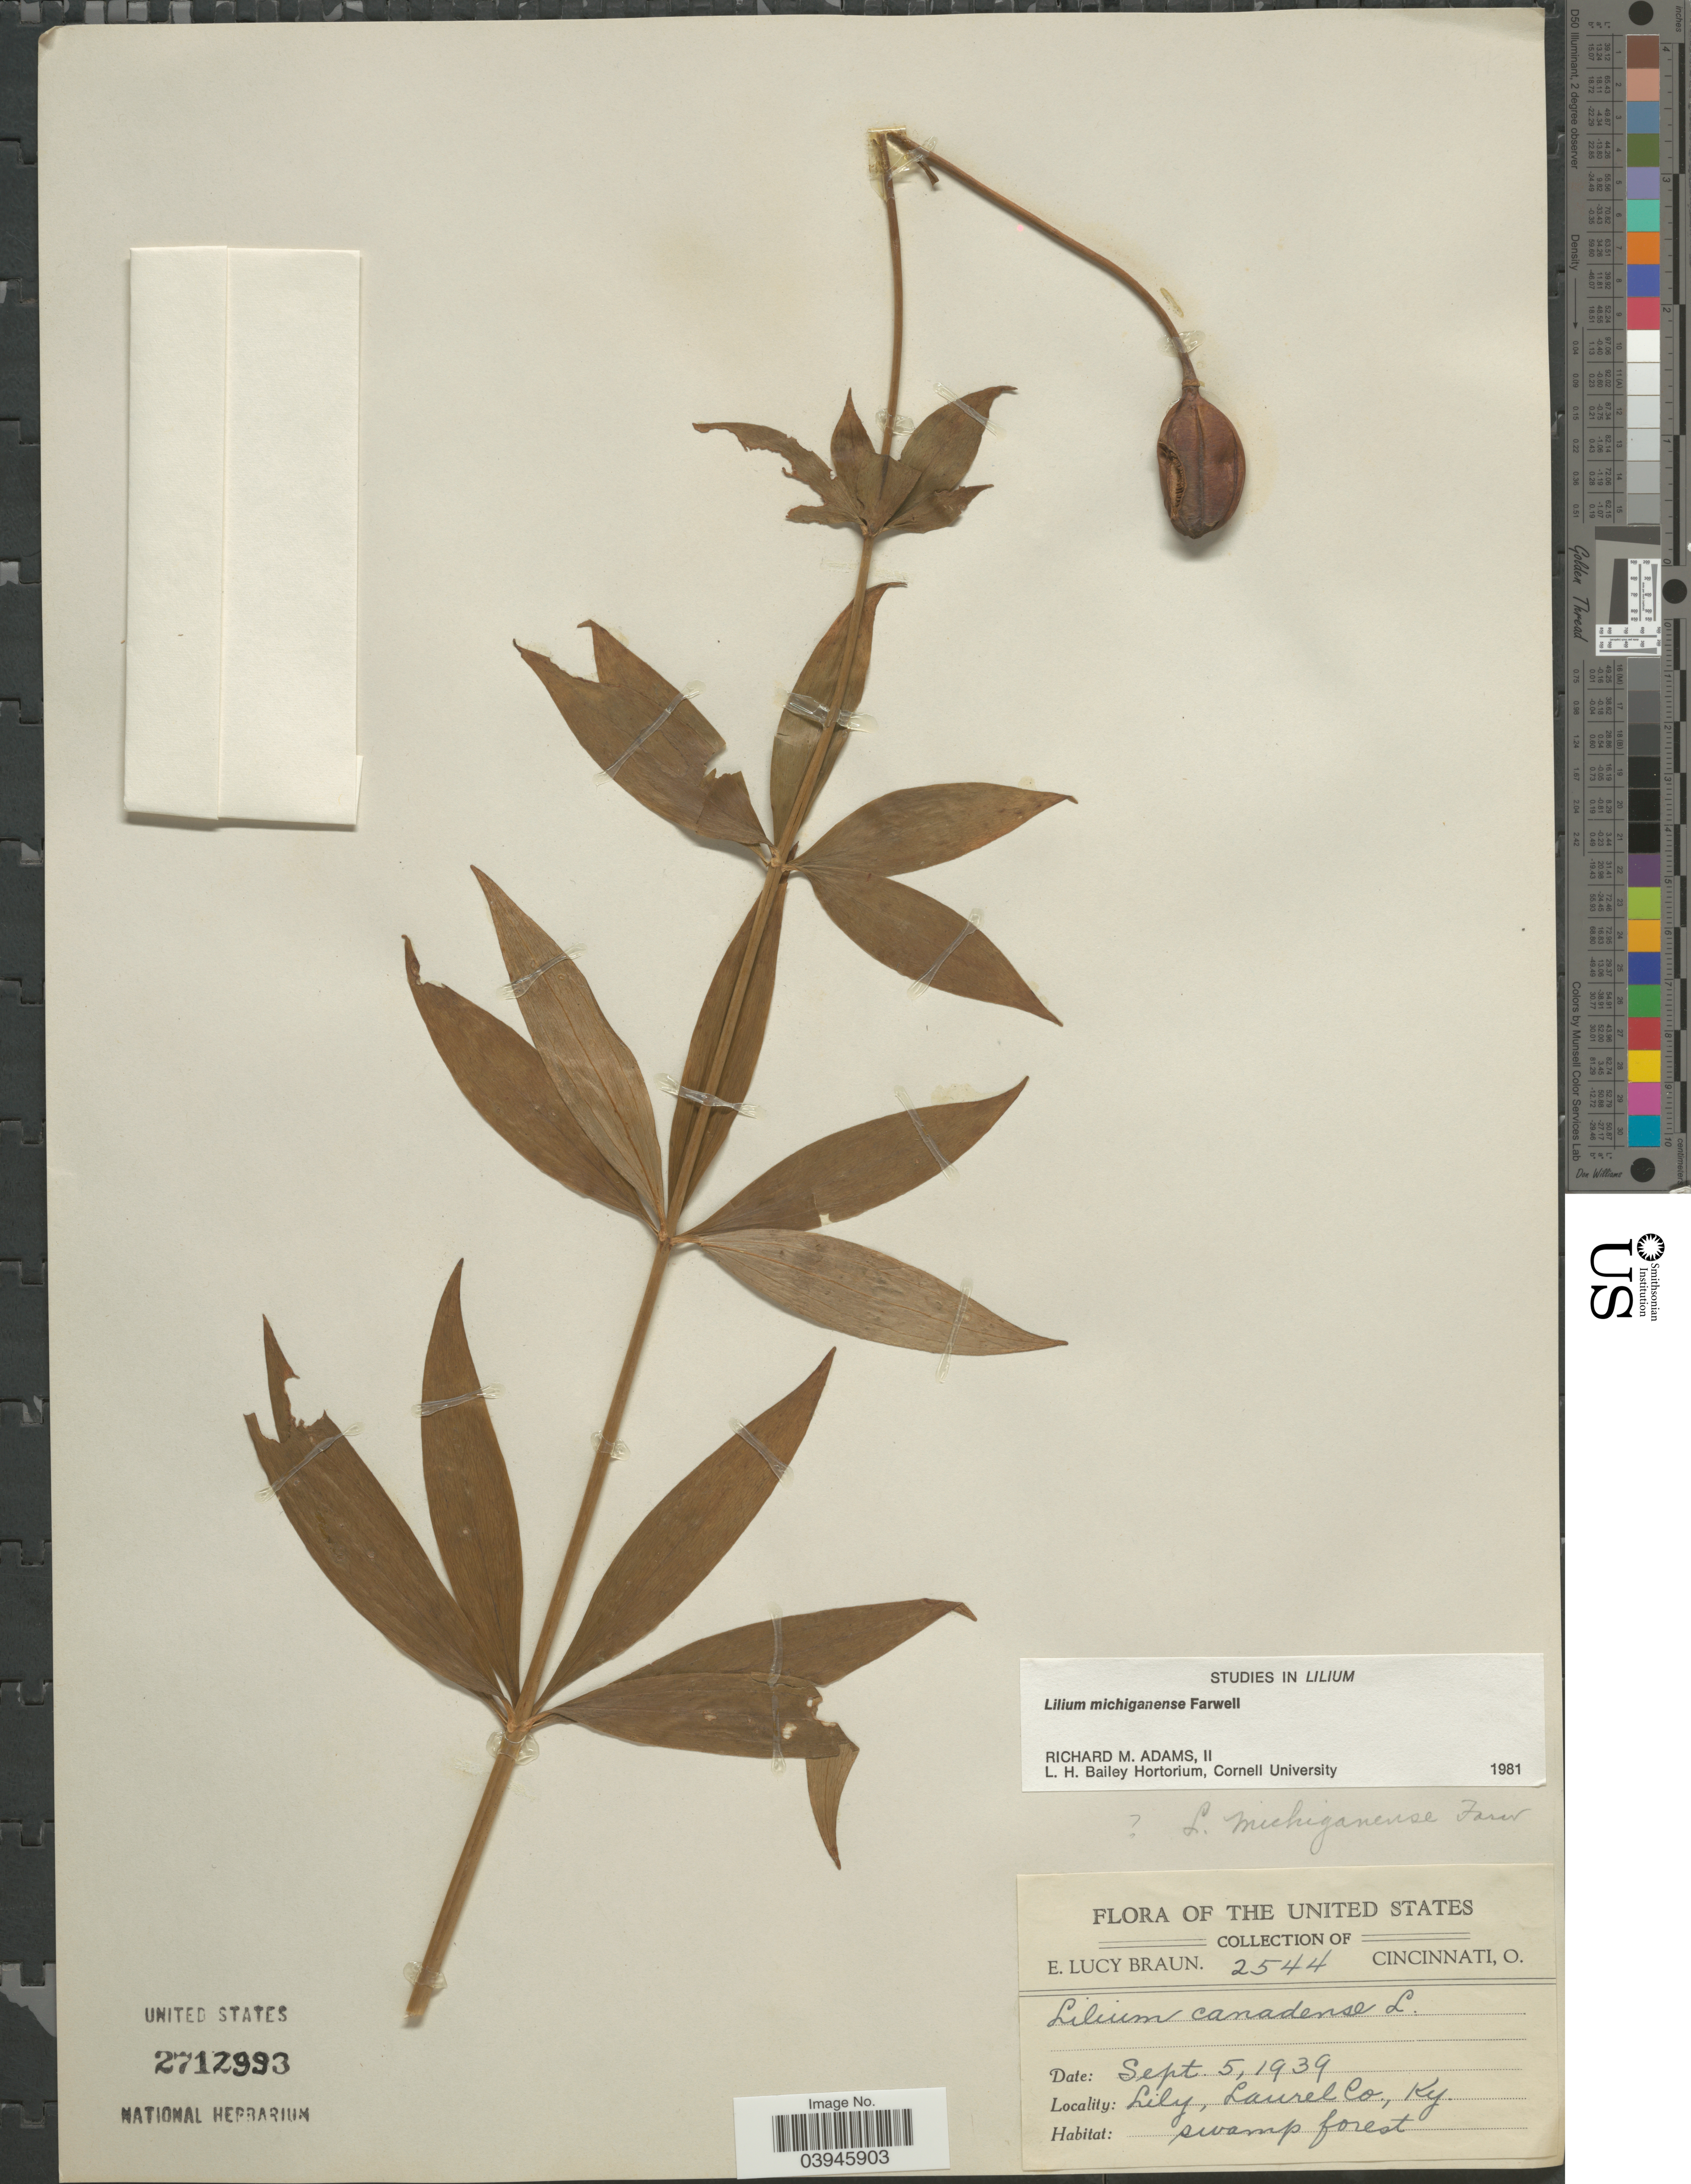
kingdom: Plantae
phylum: Tracheophyta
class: Liliopsida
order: Liliales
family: Liliaceae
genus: Lilium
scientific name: Lilium michiganense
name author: Farw.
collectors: E. L. Braun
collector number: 2544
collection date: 1939-09-05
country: United States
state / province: Kentucky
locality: Lily, Laurel Co.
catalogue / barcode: US 2712993